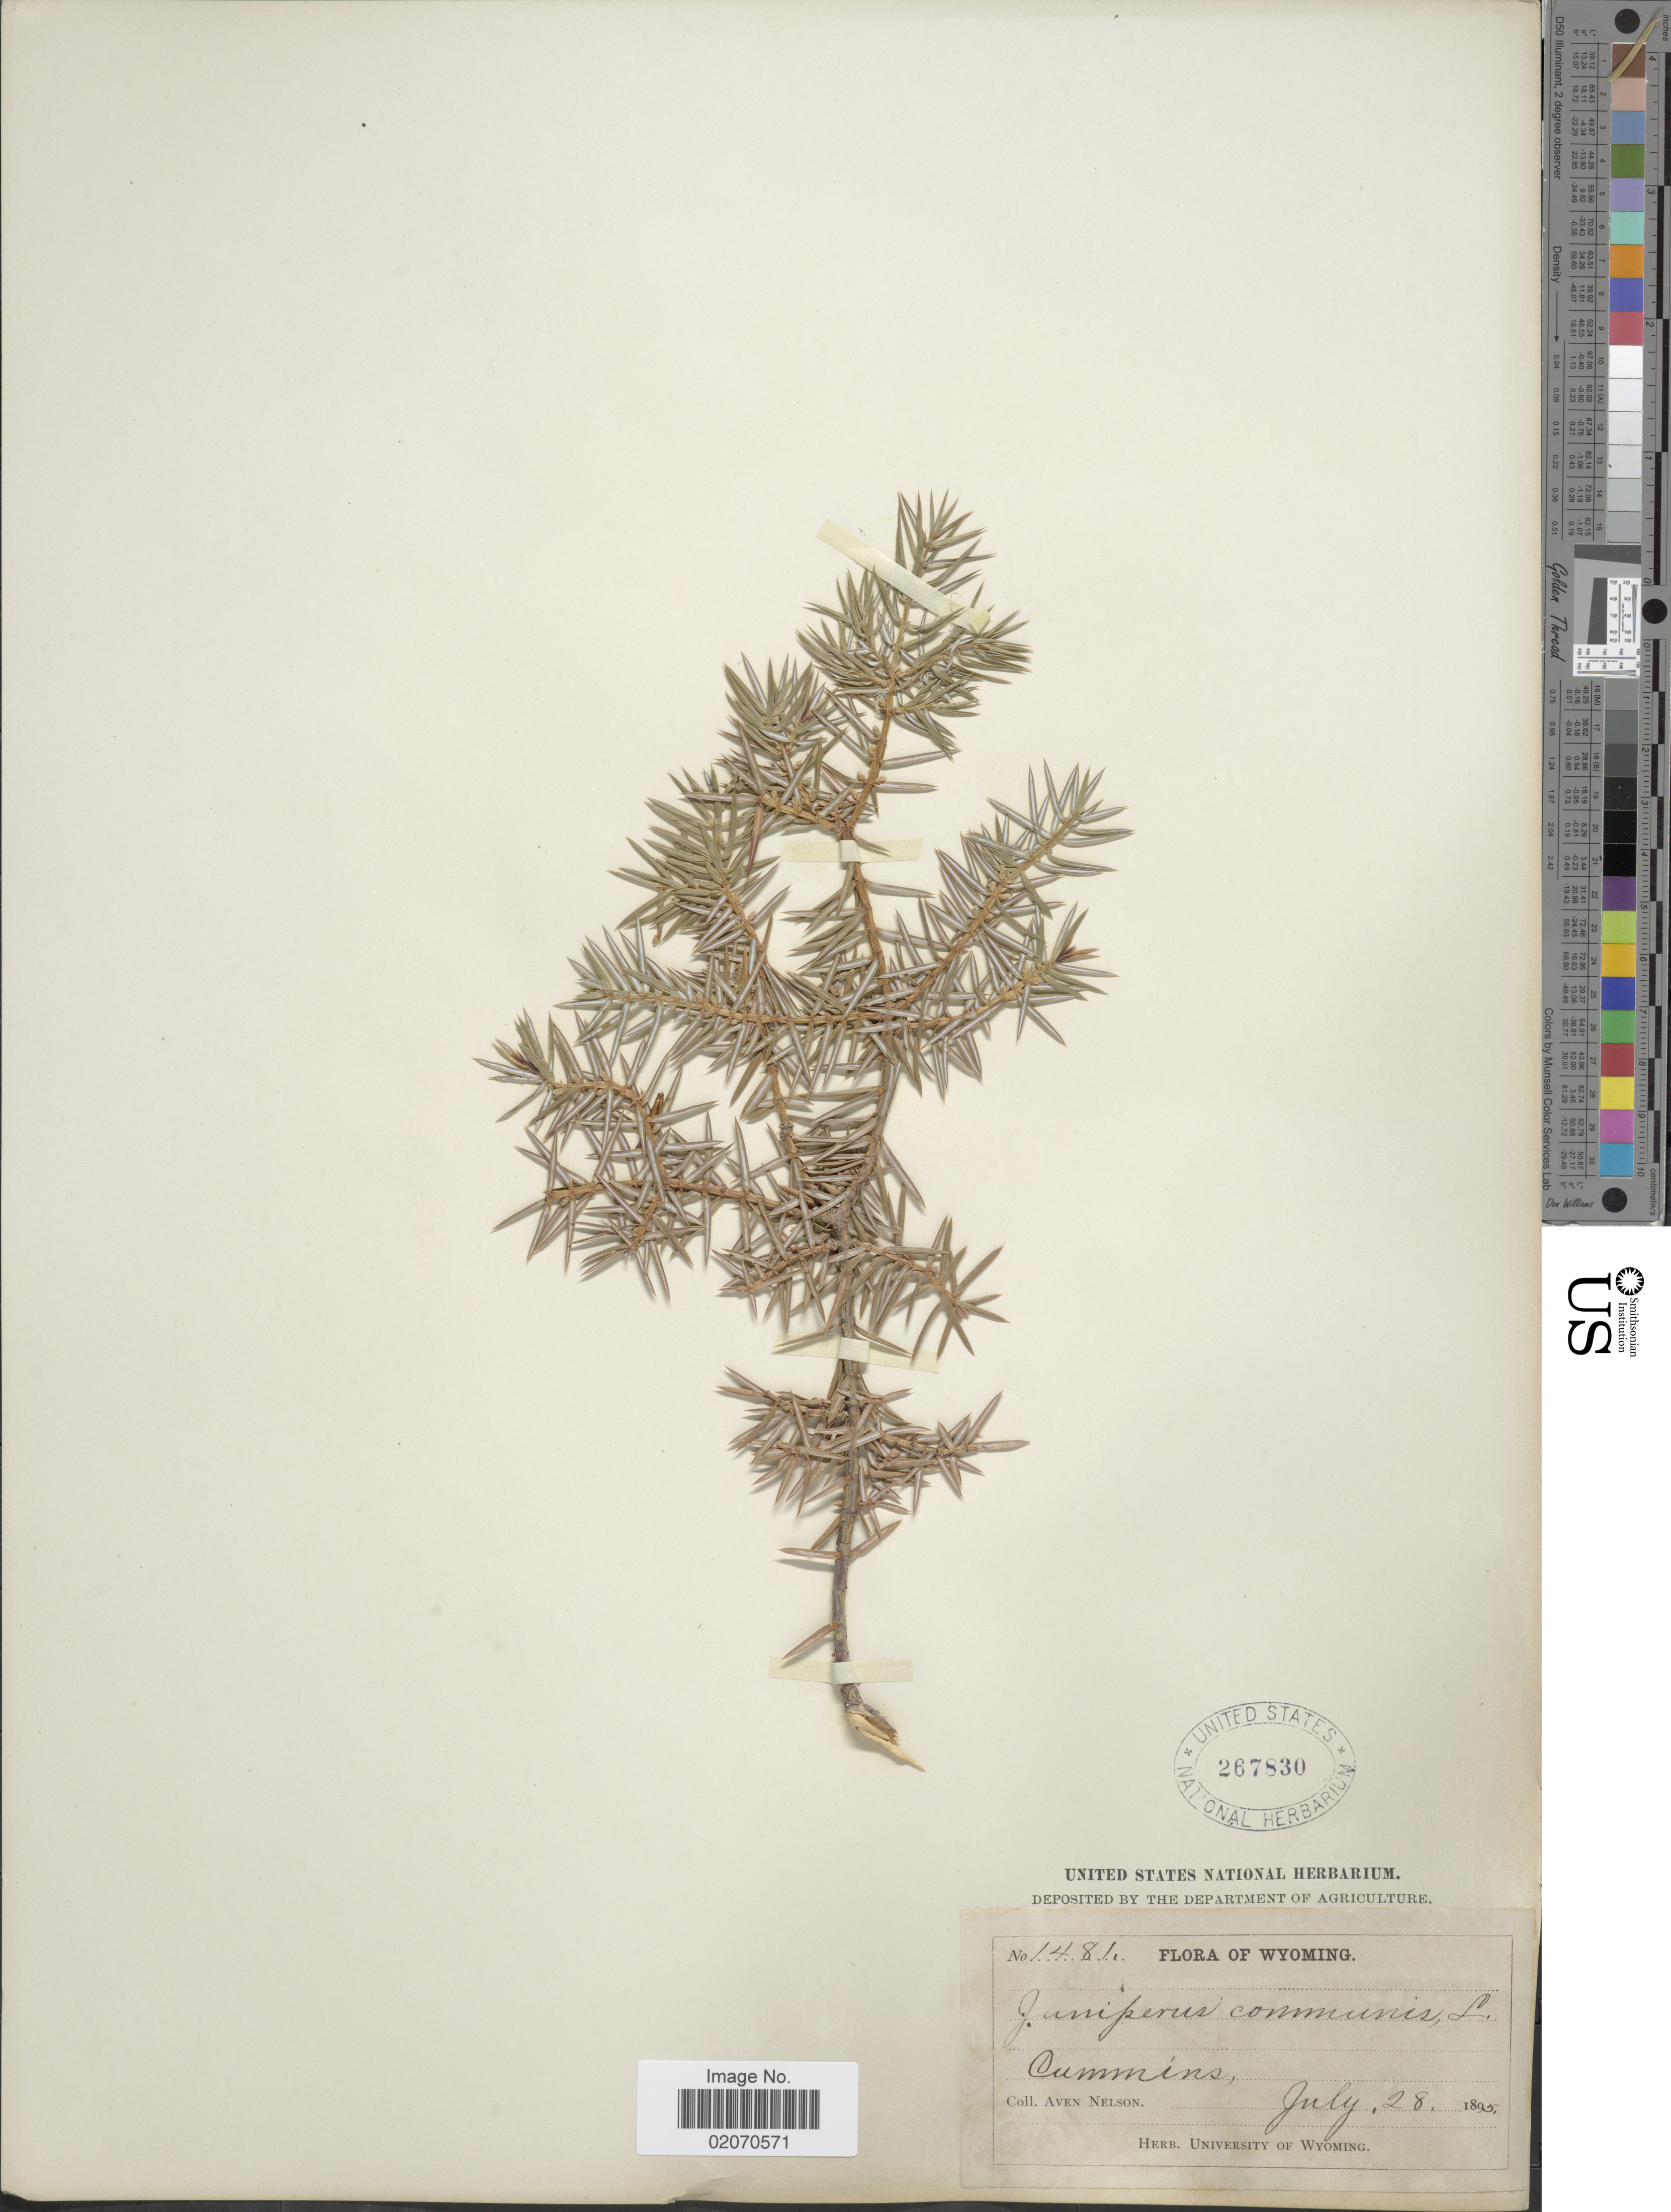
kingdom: Plantae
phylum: Tracheophyta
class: Pinopsida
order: Pinales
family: Cupressaceae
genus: Juniperus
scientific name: Juniperus communis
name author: L.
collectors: A. Nelson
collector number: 1481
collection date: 1895-07-28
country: United States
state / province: Wyoming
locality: Cummins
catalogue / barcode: US 267830